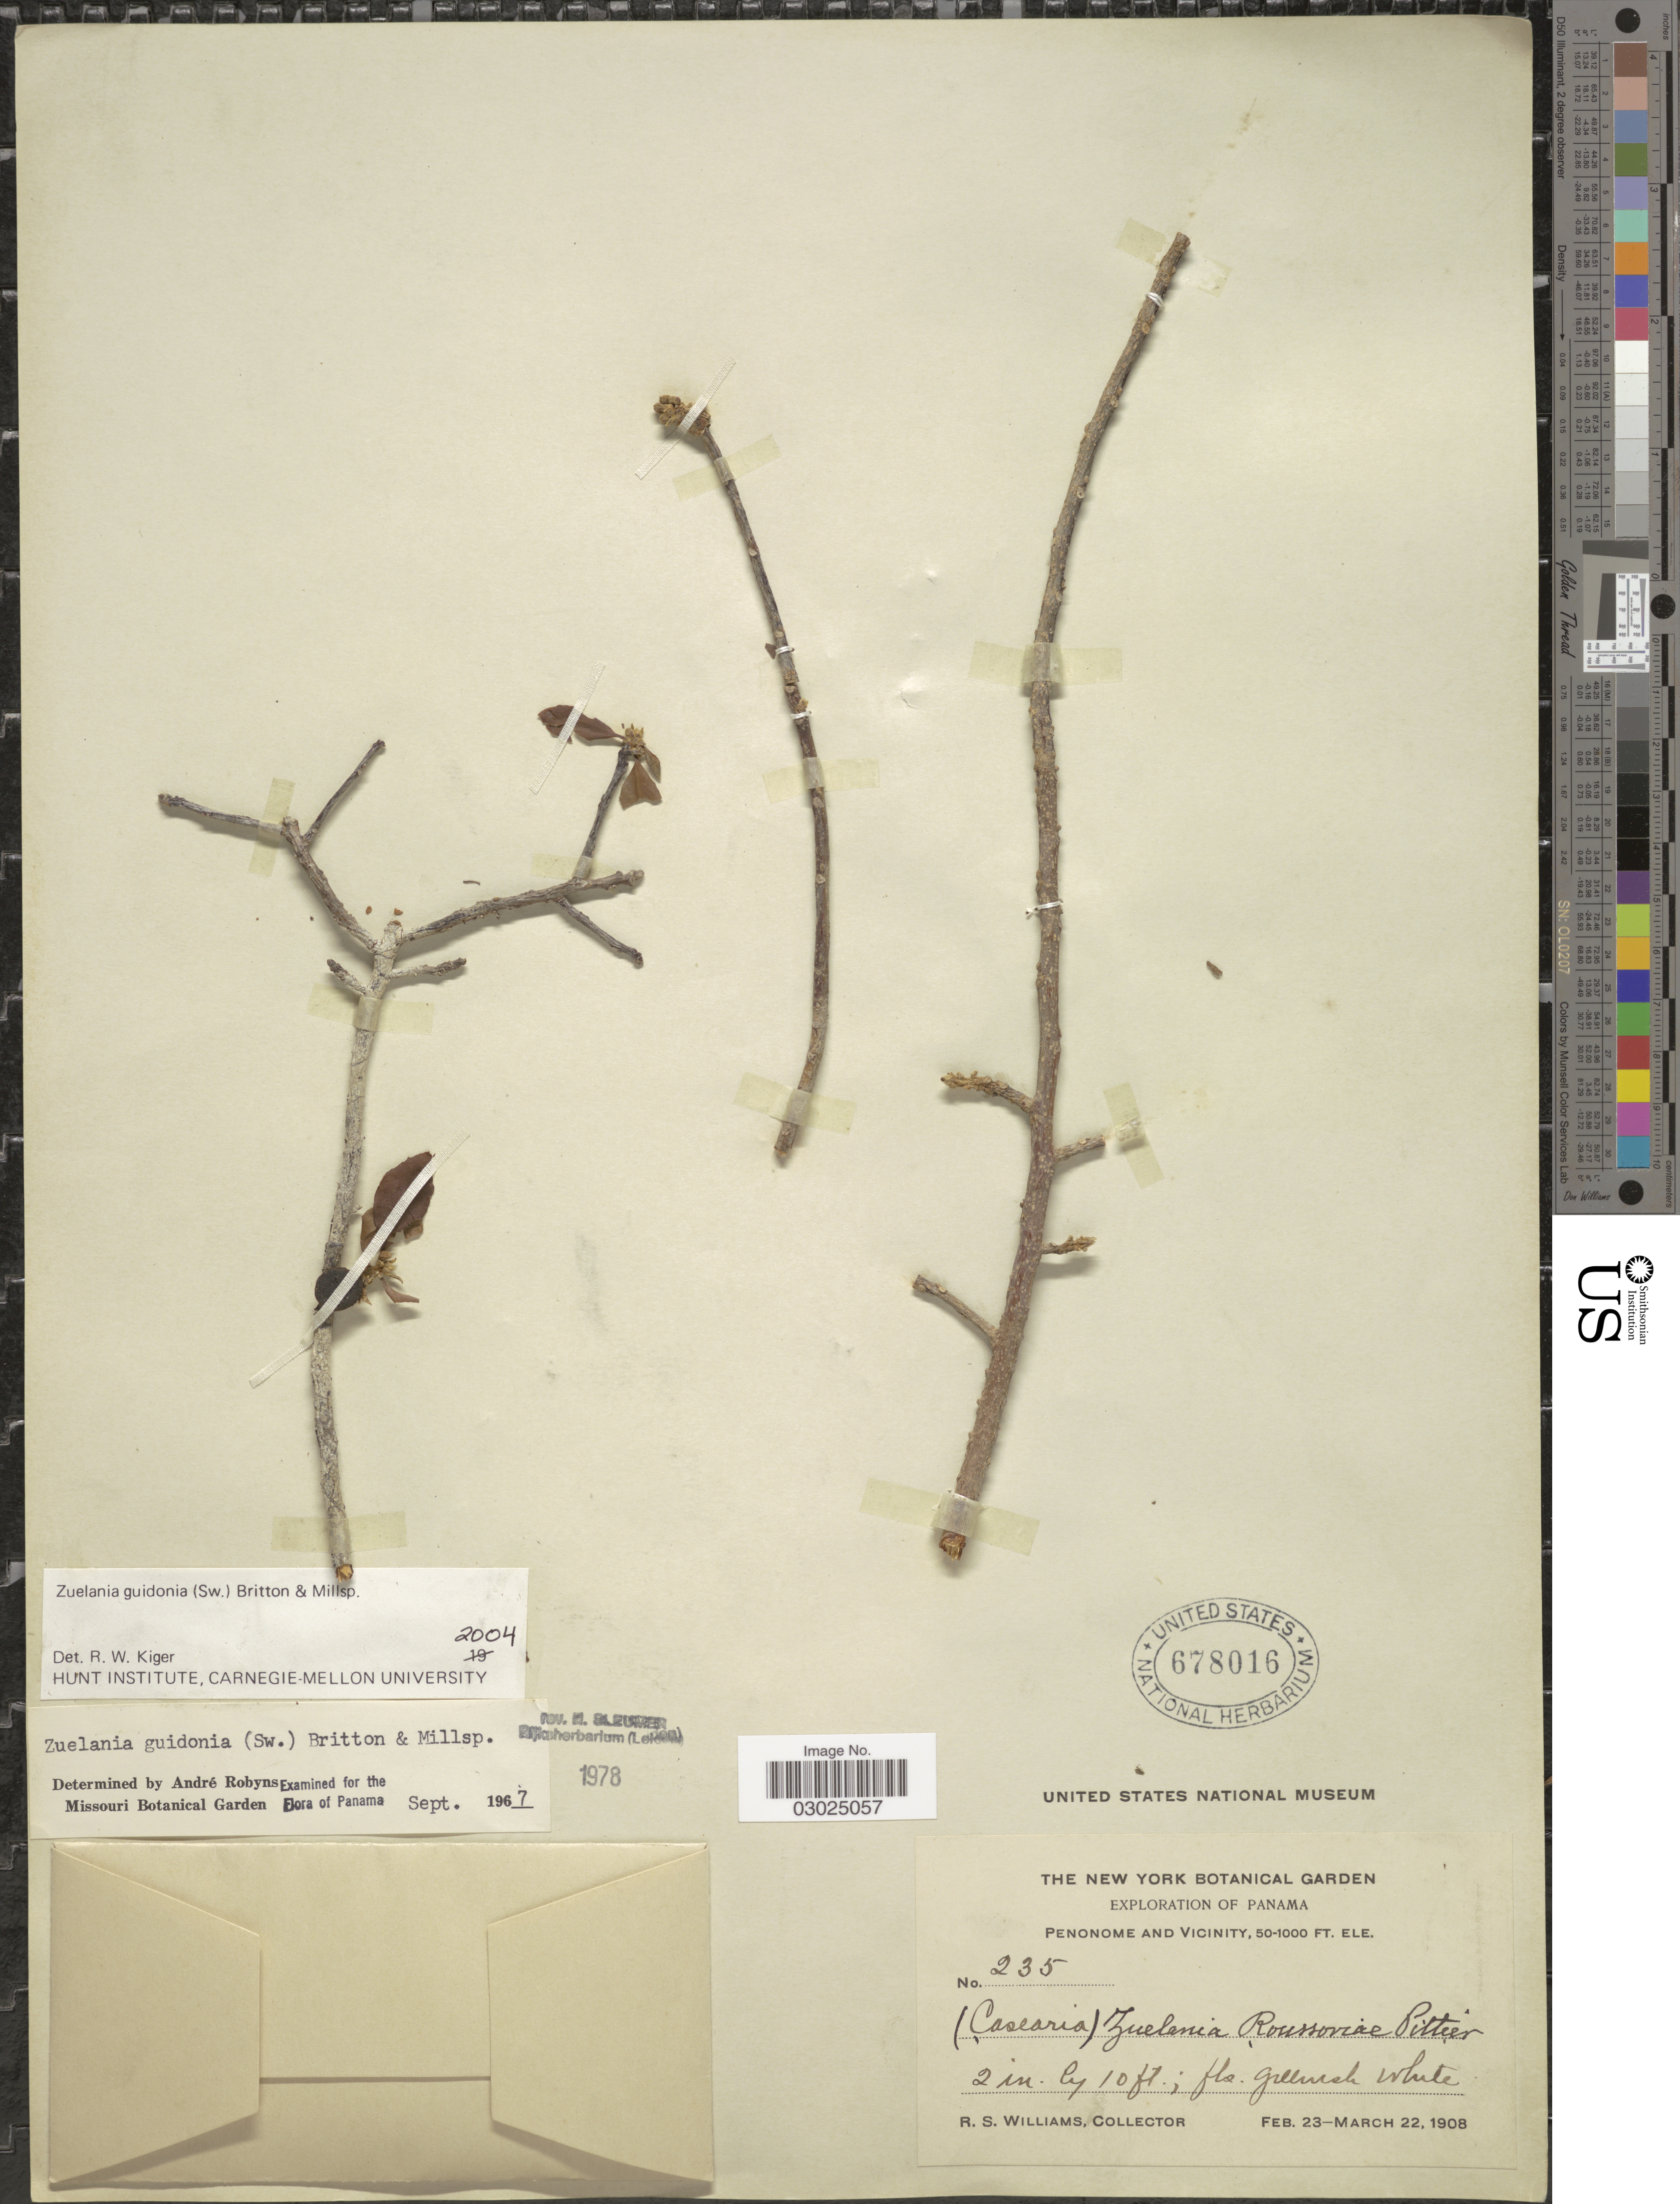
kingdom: Plantae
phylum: Tracheophyta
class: Magnoliopsida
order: Malpighiales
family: Salicaceae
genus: Casearia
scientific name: Casearia laetioides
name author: (A. Rich.) Warb.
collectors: R. S. Williams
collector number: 235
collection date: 1908-02-23/1908-03-22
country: Panama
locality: Penonome and Vicinity.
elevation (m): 15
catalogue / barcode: US 678016